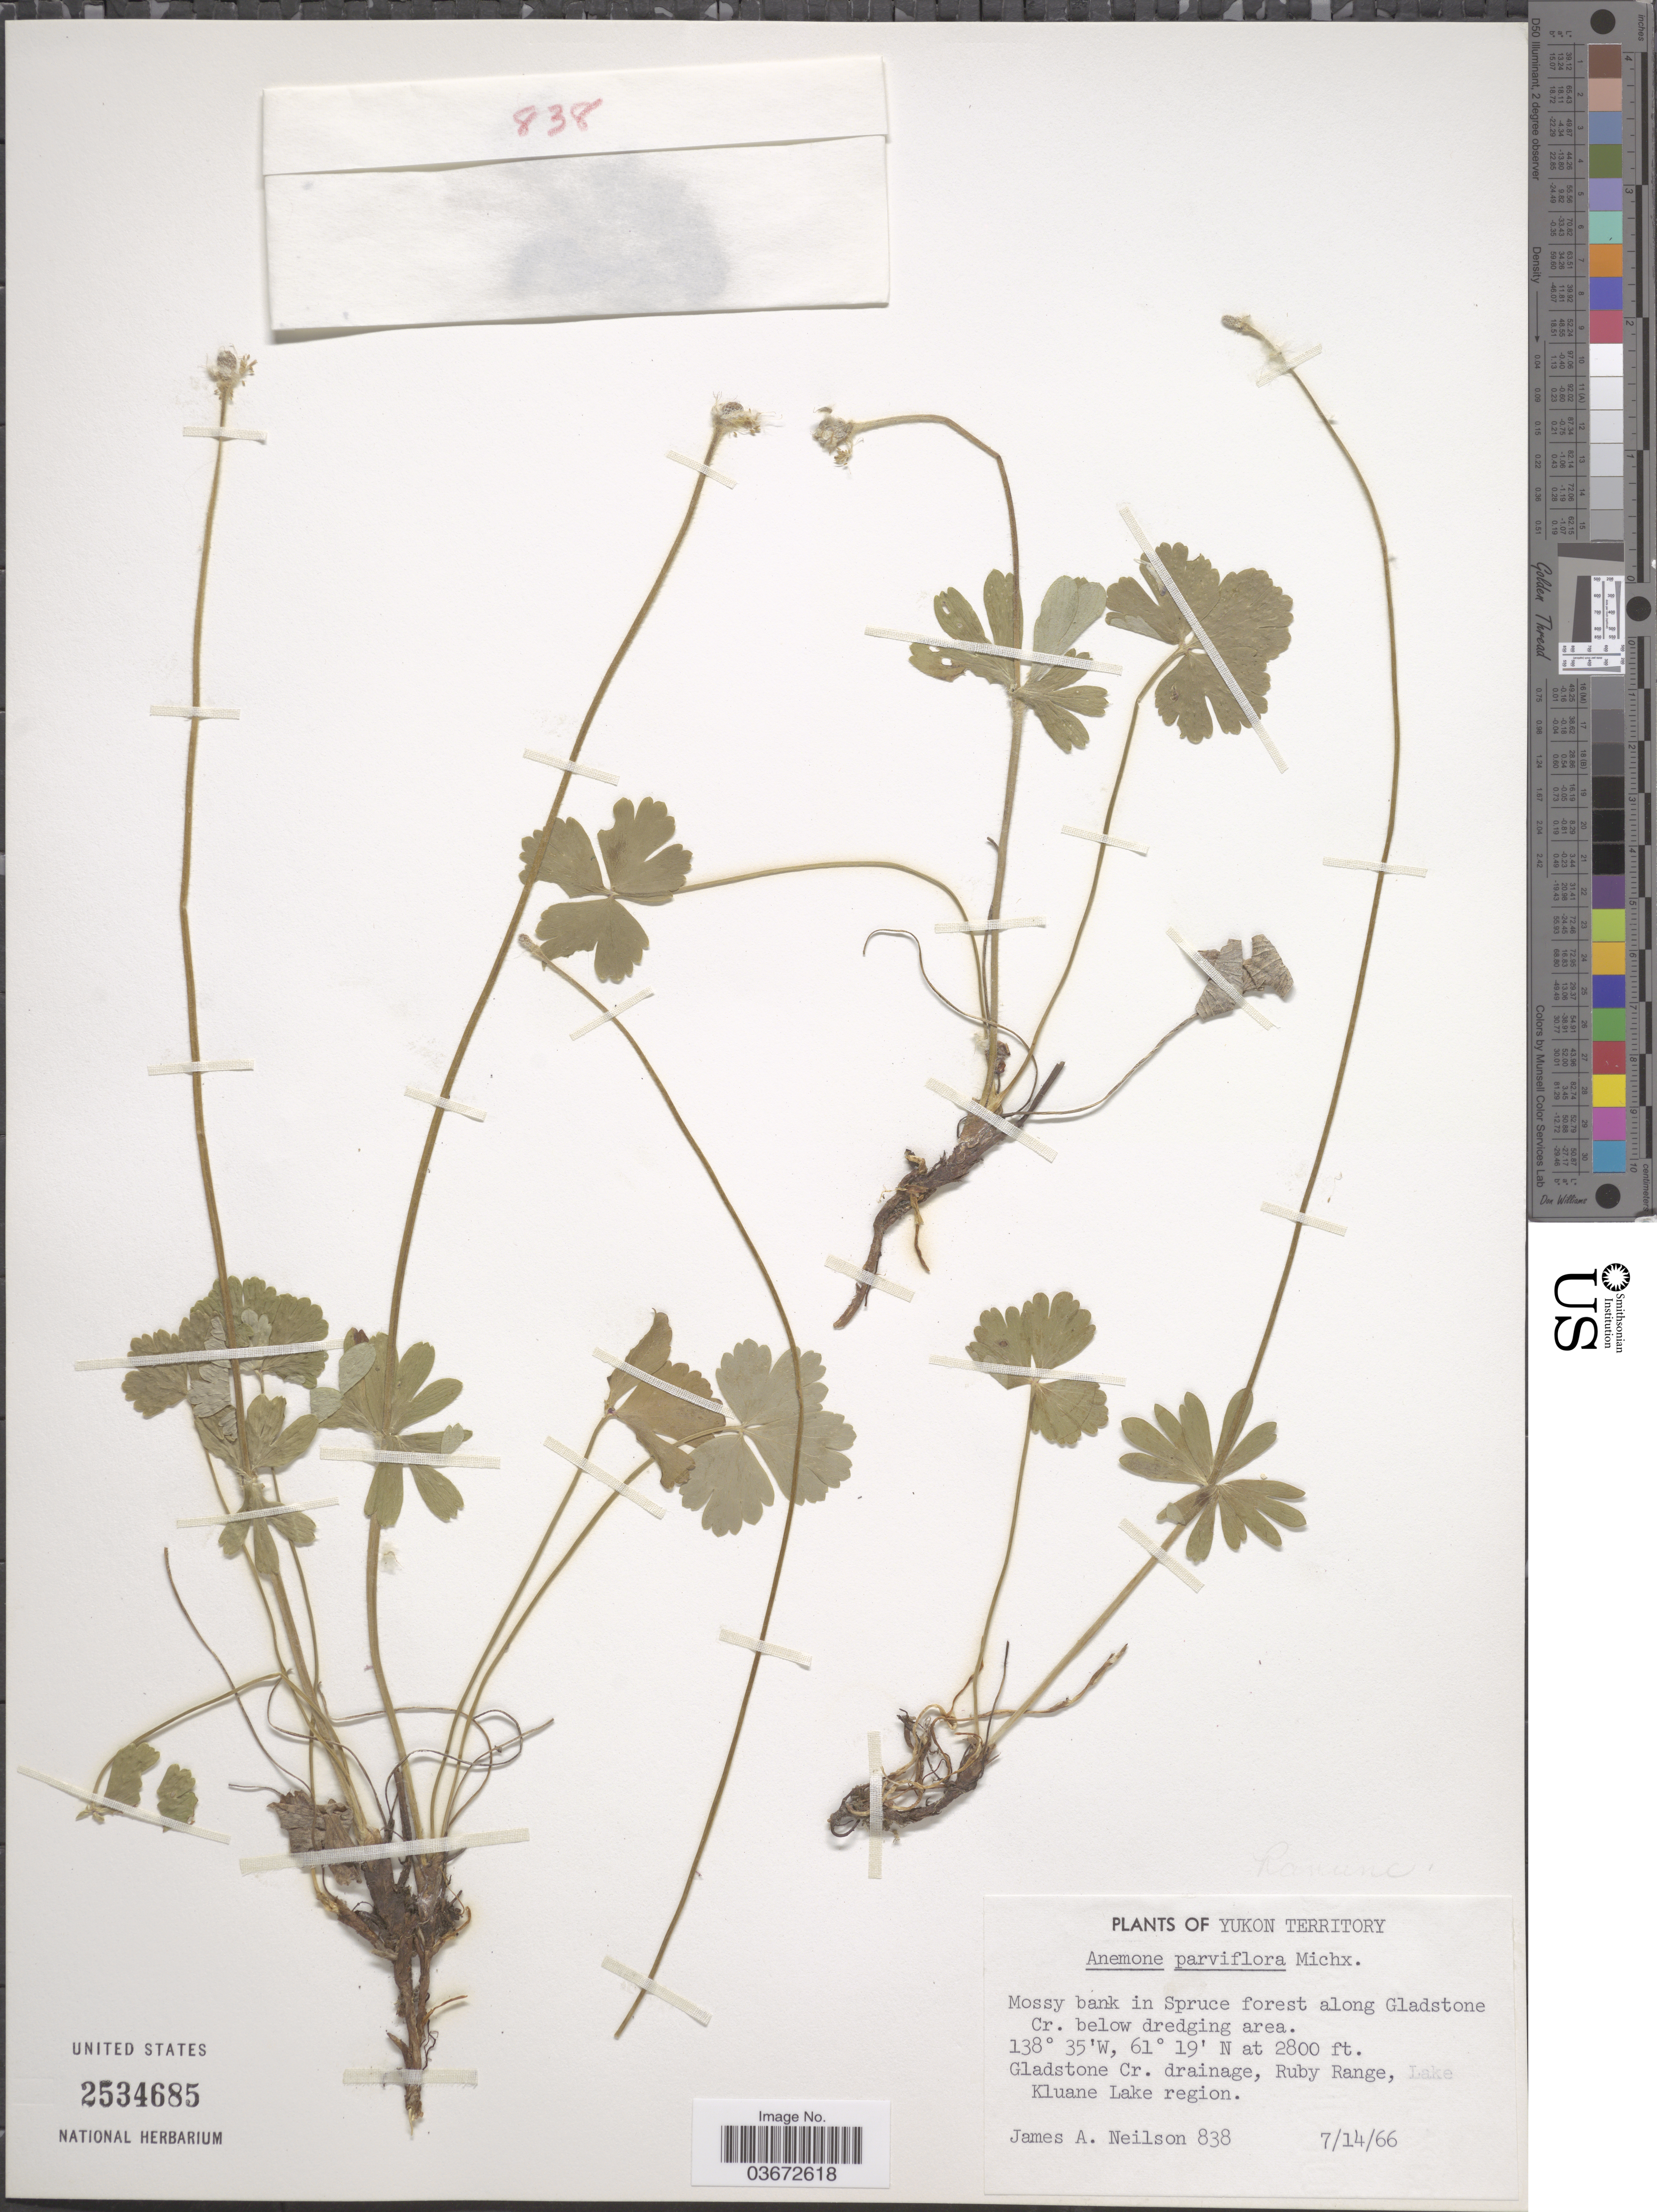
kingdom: Plantae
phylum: Tracheophyta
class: Magnoliopsida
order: Ranunculales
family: Ranunculaceae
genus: Anemone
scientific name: Anemone parviflora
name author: Michx.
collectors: J. Neilson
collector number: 838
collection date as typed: Transcribed d/m/y: 14/7/66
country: Canada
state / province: Yukon Territory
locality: Mossy bank in Spruce forest along Gladstone Cr. Gladstone Cr. drainage, Ruby Range, Kluane Lake region.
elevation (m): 853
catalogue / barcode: US 2534685